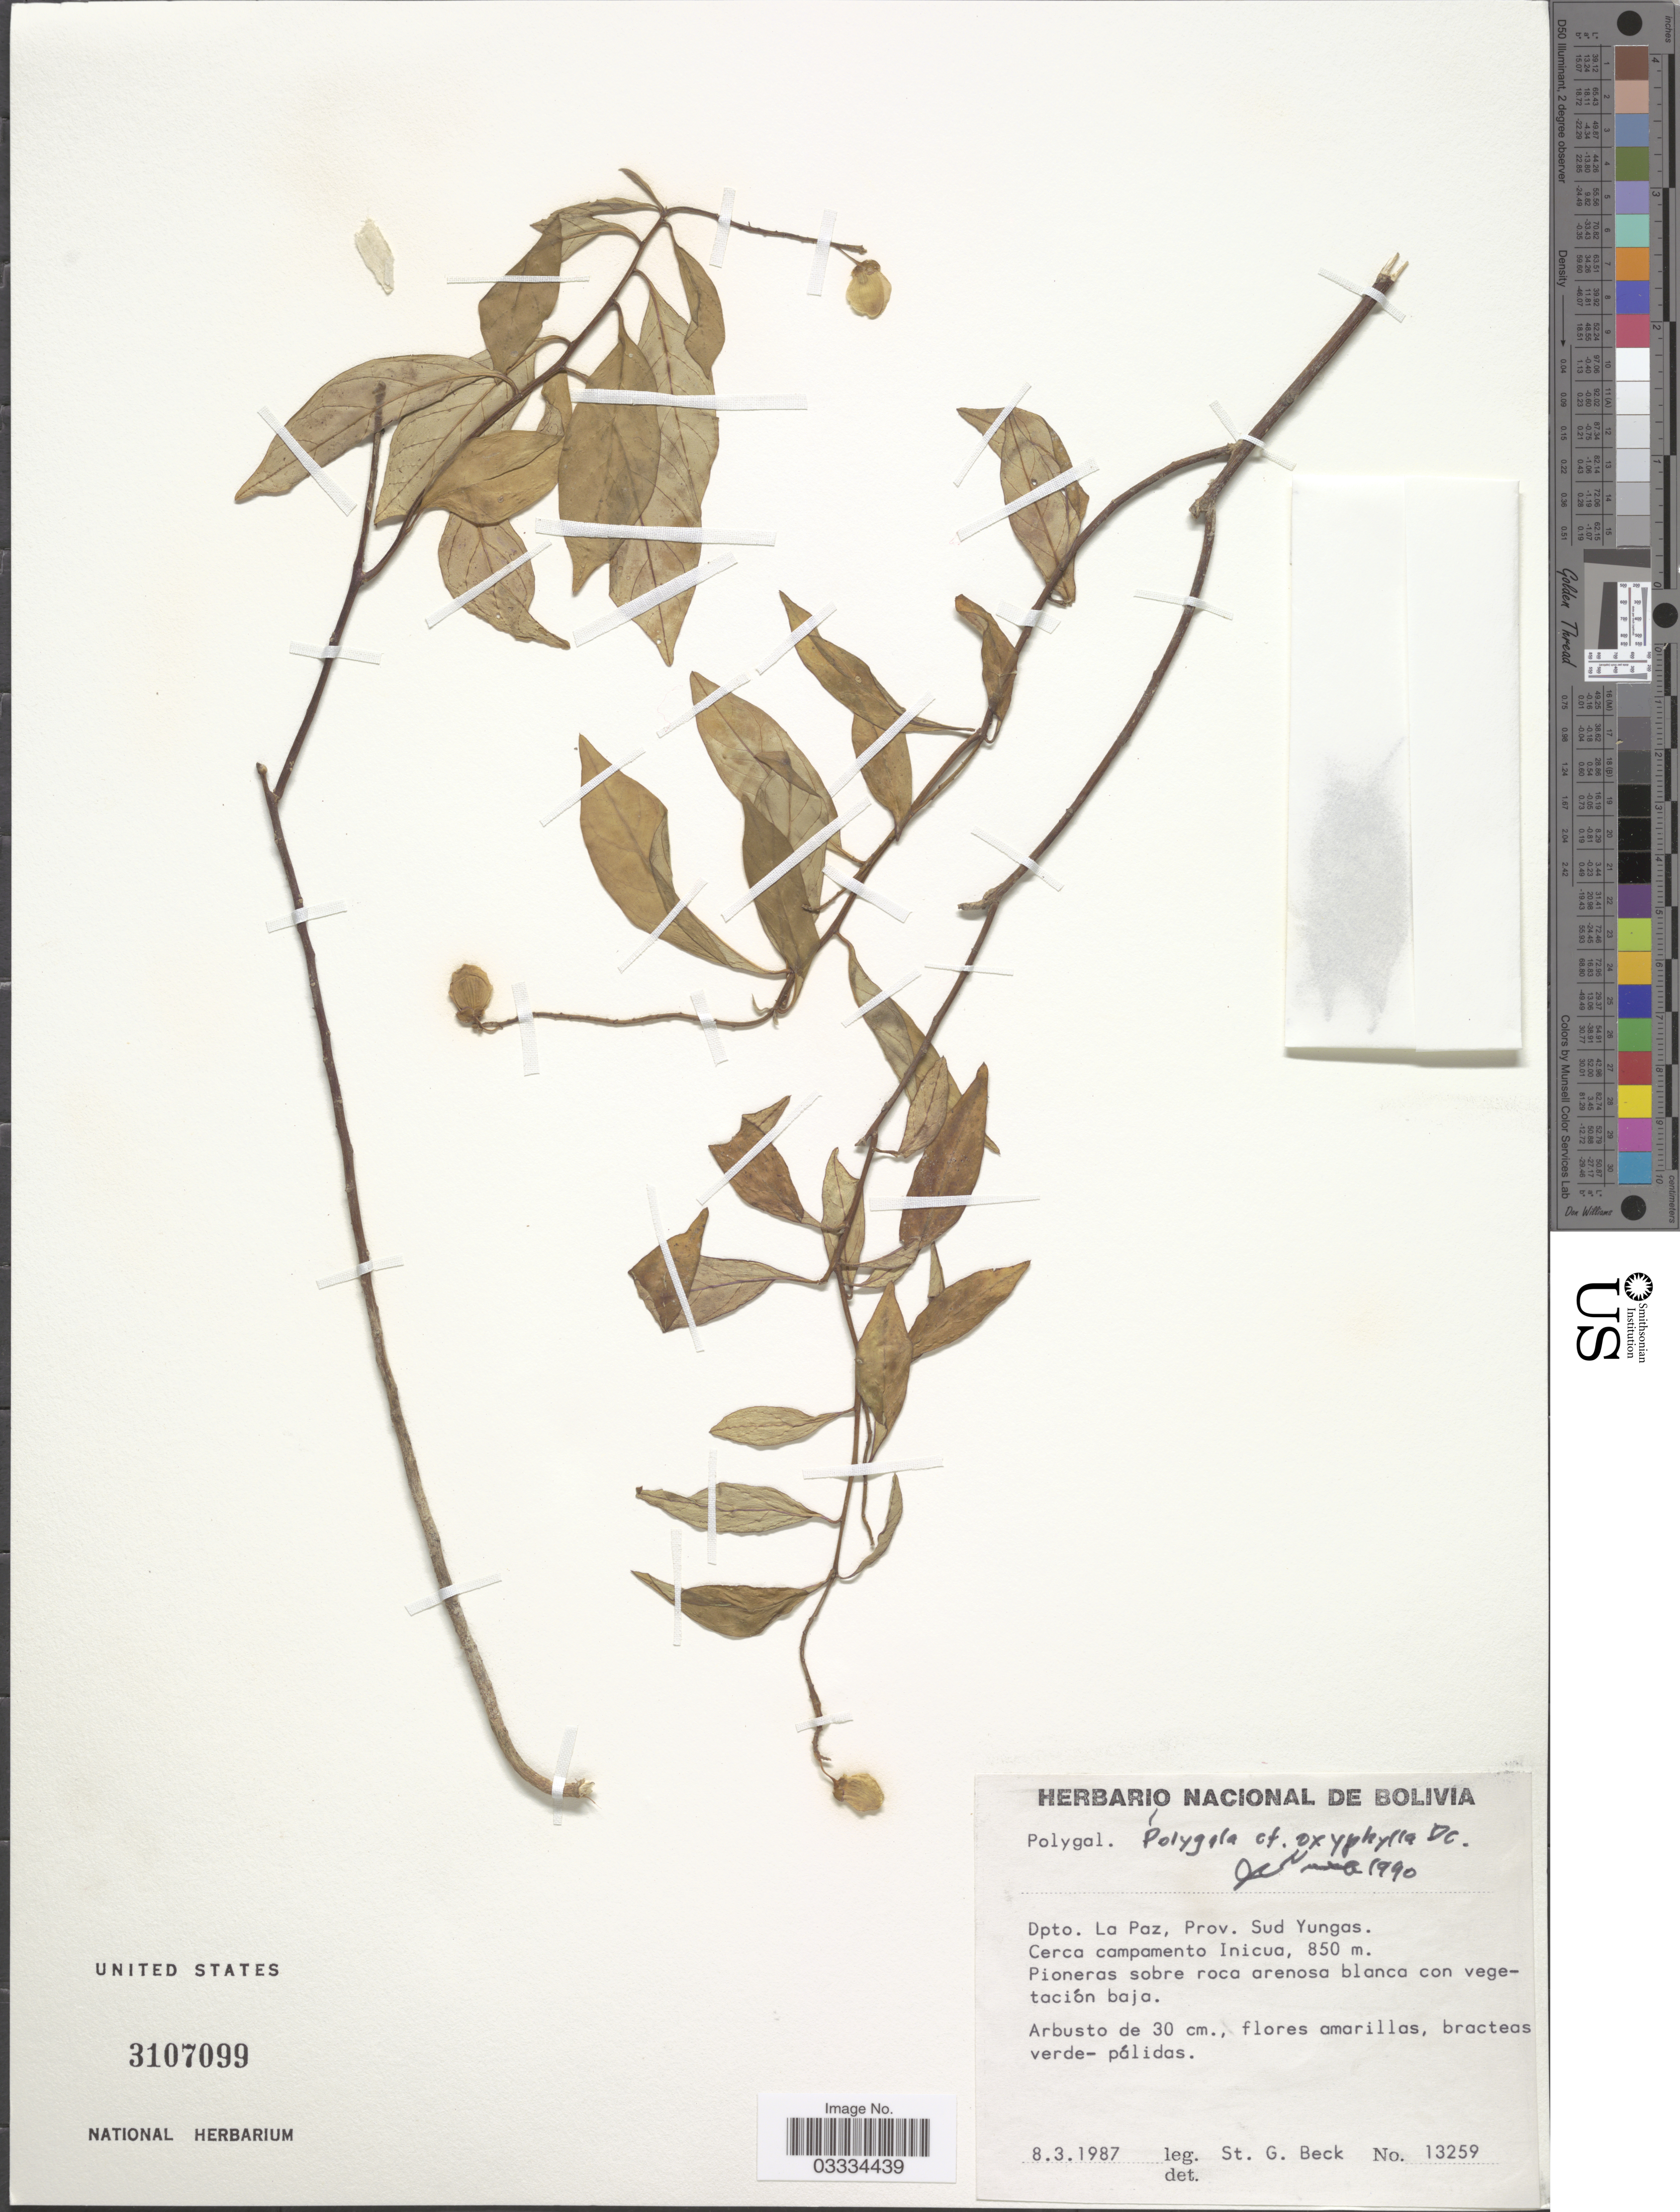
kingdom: Plantae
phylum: Tracheophyta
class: Magnoliopsida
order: Fabales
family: Polygalaceae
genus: Polygala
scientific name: Polygala sp.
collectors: S. G. Beck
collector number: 13259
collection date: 1987-03-08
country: Bolivia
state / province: La Paz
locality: Dpto. La Paz, Prov. Sud Yungas. Cerca campamento Inicua.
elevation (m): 850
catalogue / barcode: US 3107099